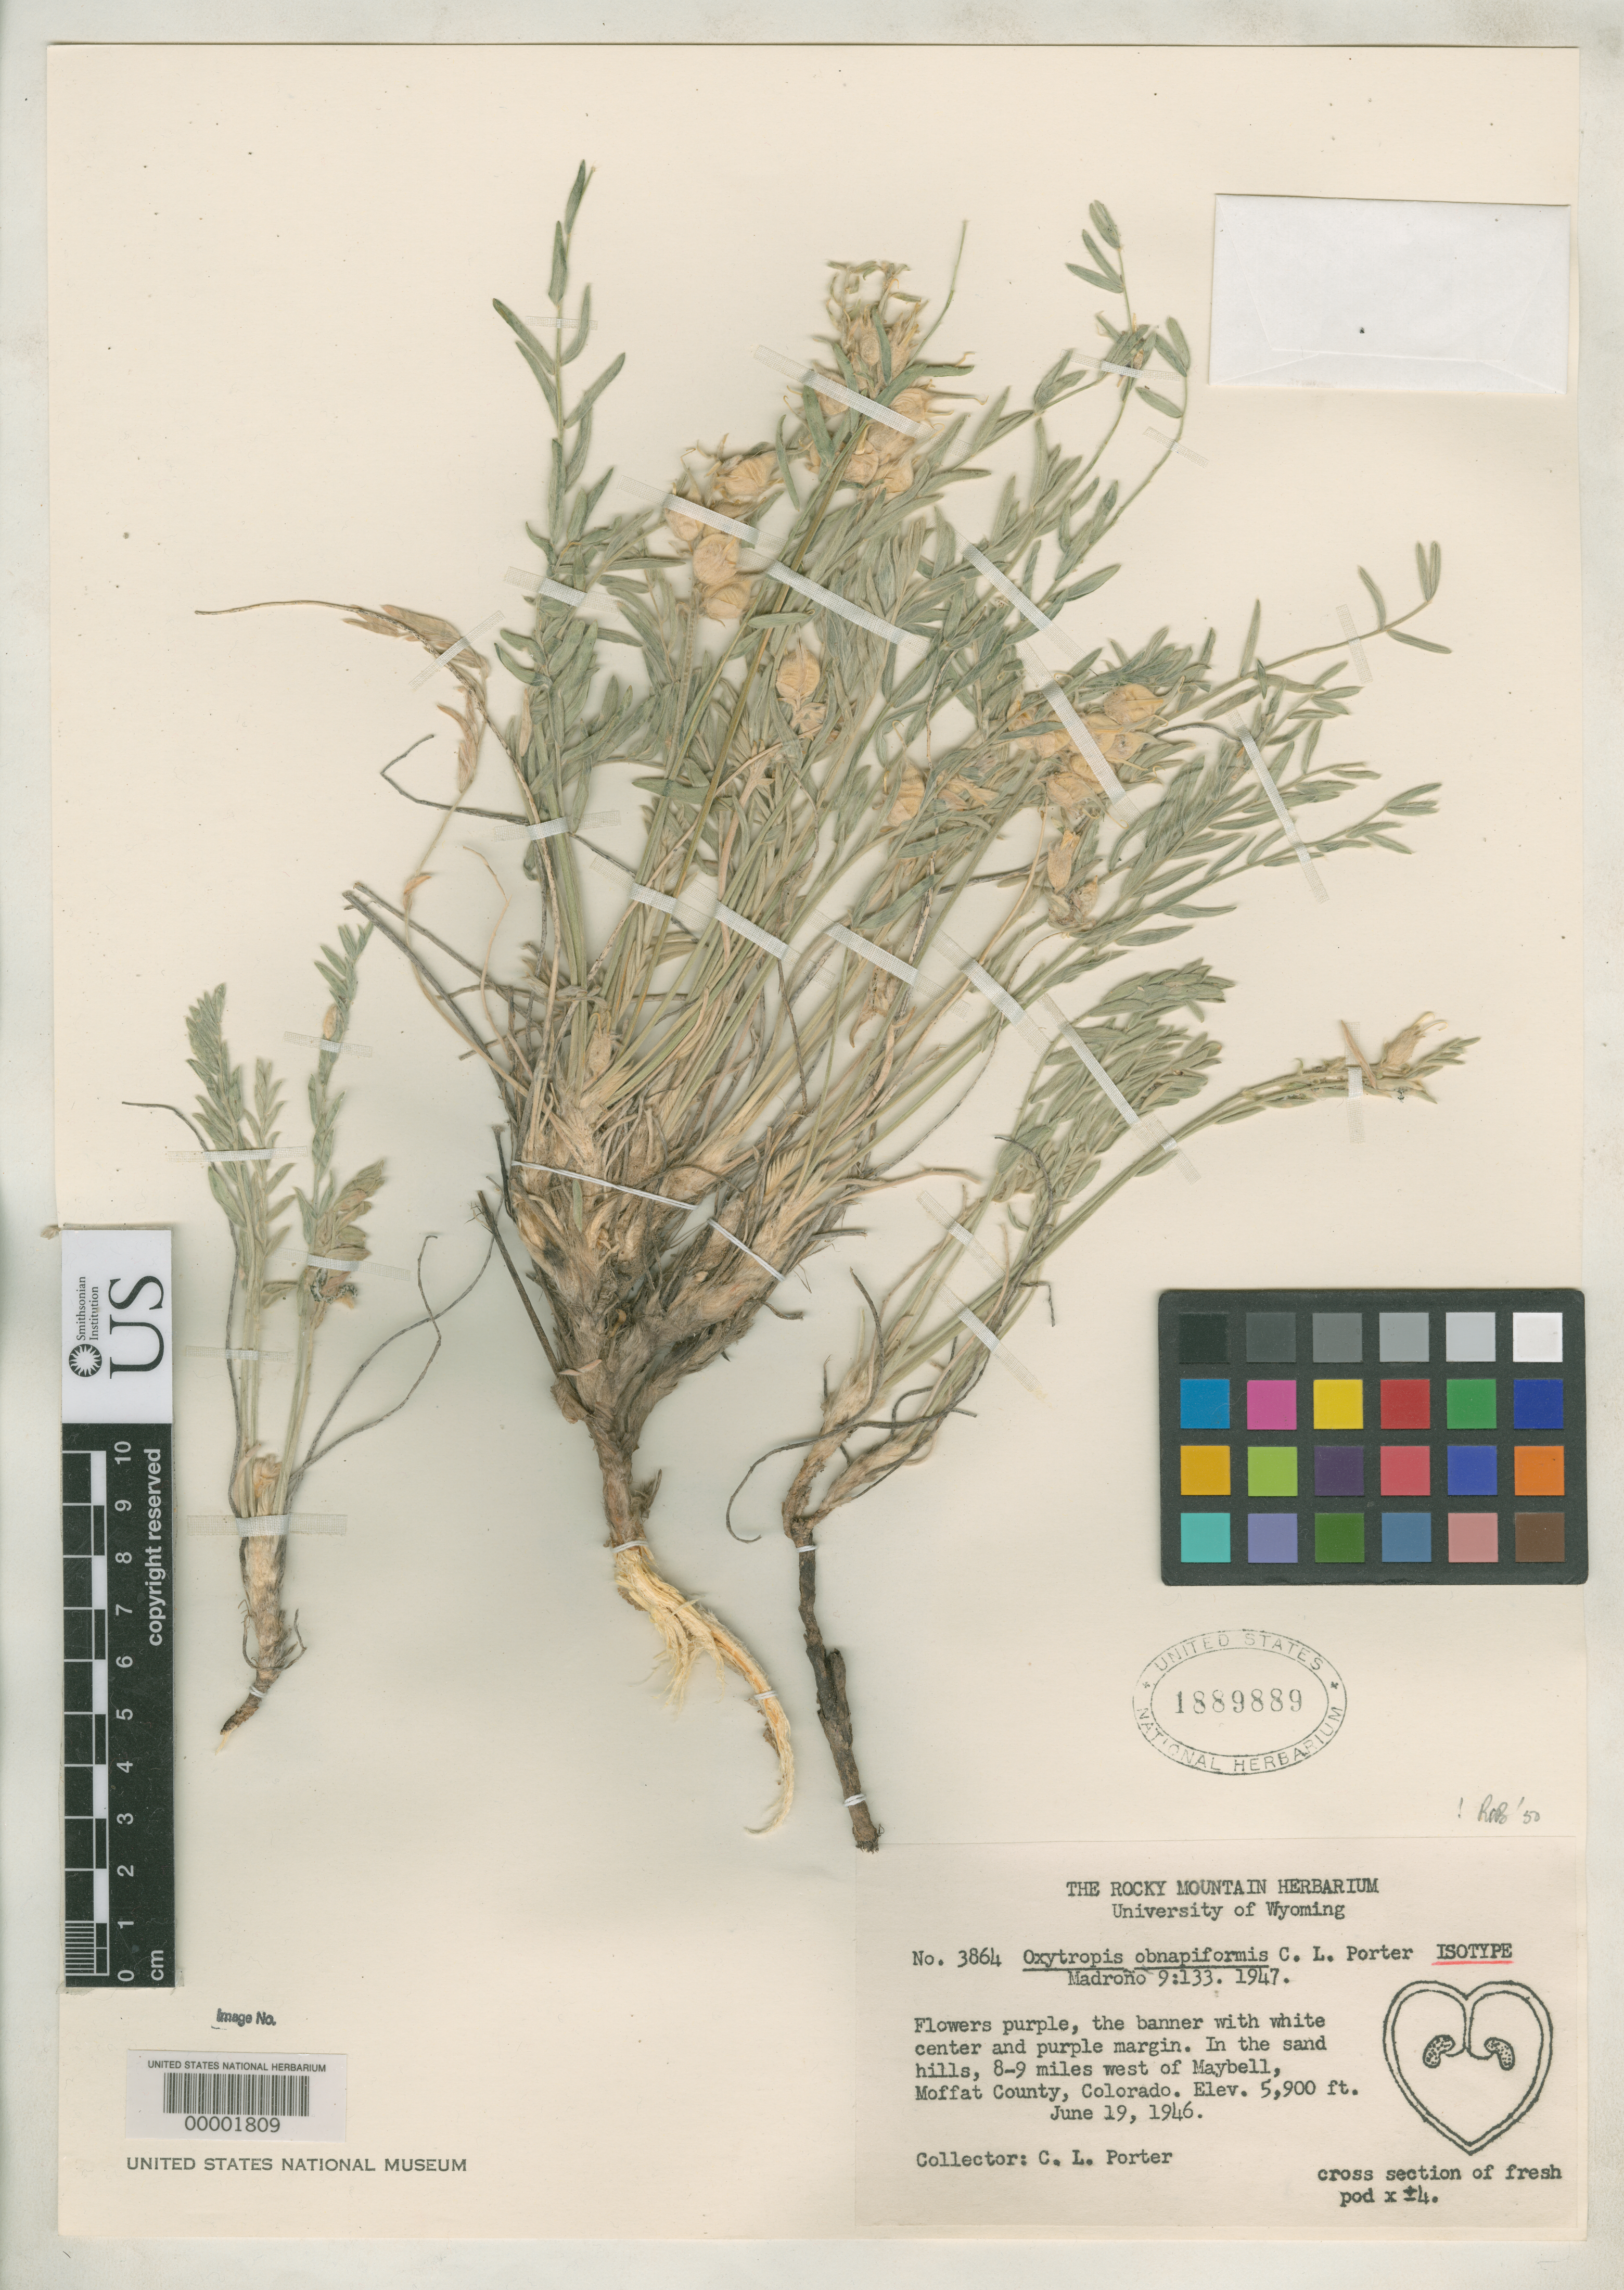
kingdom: Plantae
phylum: Tracheophyta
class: Magnoliopsida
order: Fabales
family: Fabaceae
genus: Oxytropis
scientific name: Oxytropis obnapiformis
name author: Ced. Porter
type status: Isotype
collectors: C. L. Porter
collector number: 3864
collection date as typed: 19 Jun 1946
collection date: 1946-06-19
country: United States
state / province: Colorado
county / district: Moffat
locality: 8-9 mi. W of Maybell on U.S. 40; alt. 5900 ft.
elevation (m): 1798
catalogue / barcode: US 1889889